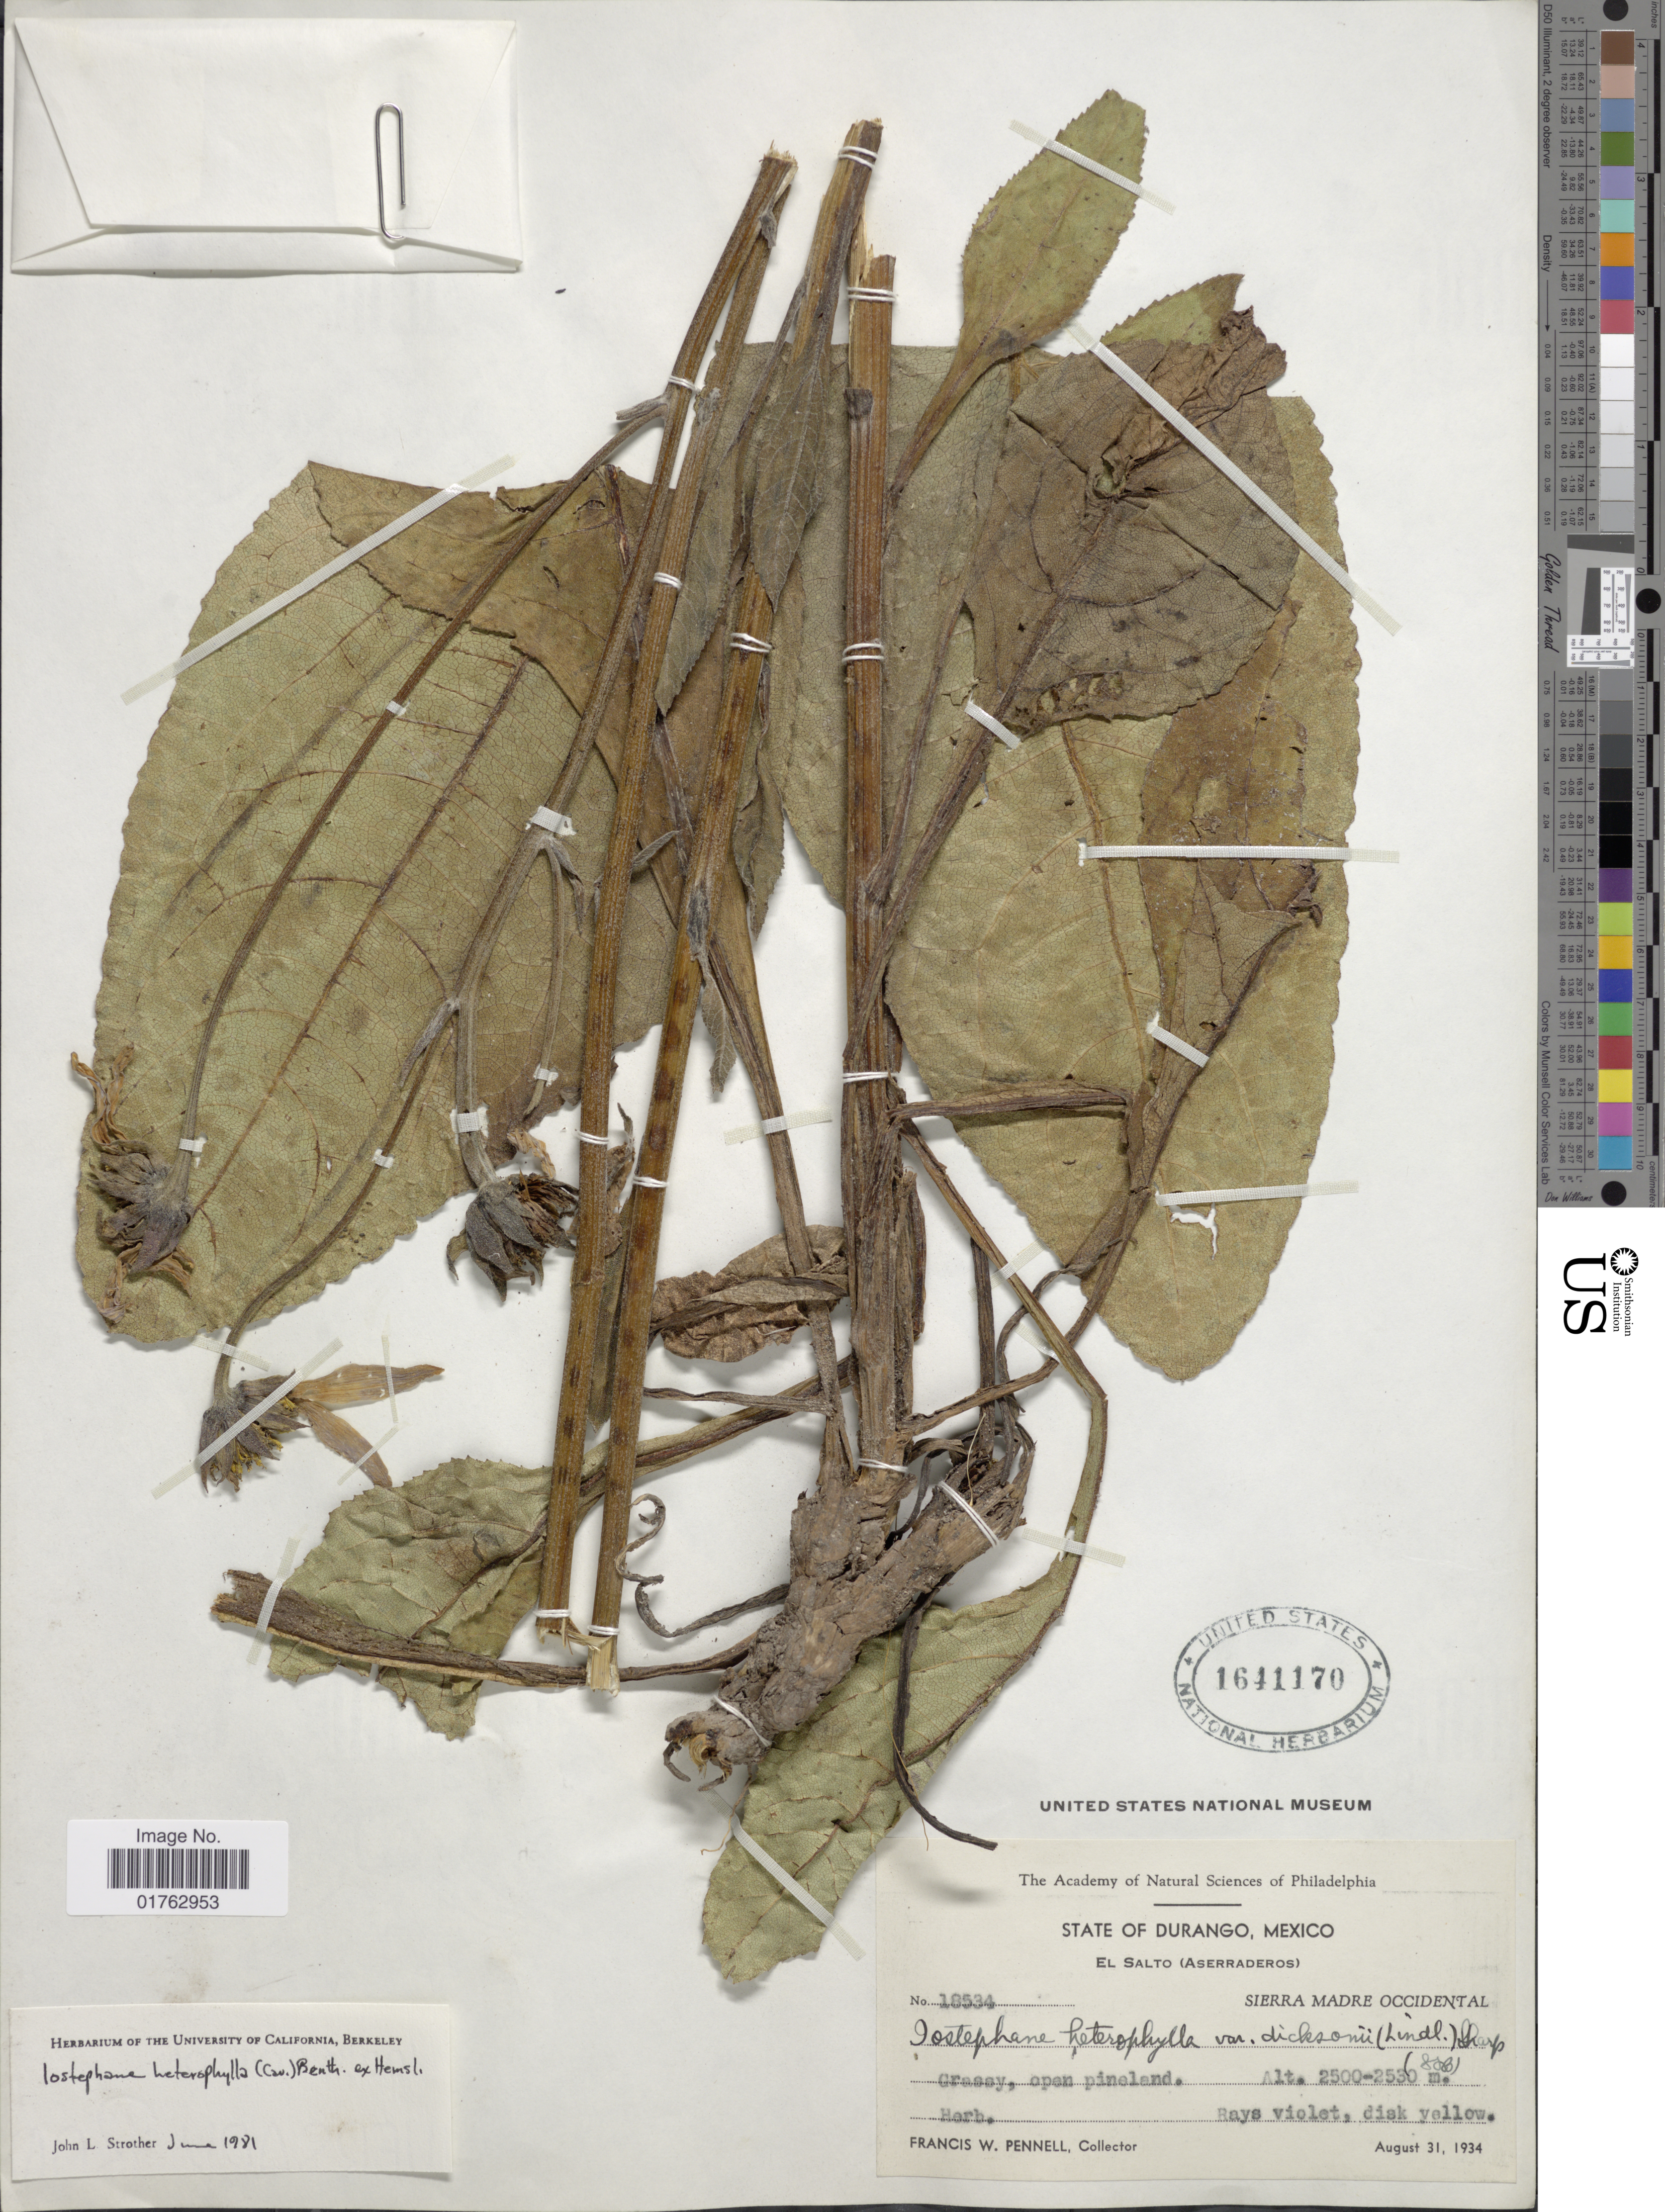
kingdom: Plantae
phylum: Tracheophyta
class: Magnoliopsida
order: Asterales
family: Asteraceae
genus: Iostephane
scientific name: Iostephane heterophylla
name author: (Cav.) Benth. ex Hemsl.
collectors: F. W. Pennell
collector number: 18534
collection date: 1934-08-31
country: Mexico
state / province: Durango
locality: El Salto (Aserraderos), Sierra Madre Occidental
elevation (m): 2500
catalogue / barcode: US 1641170